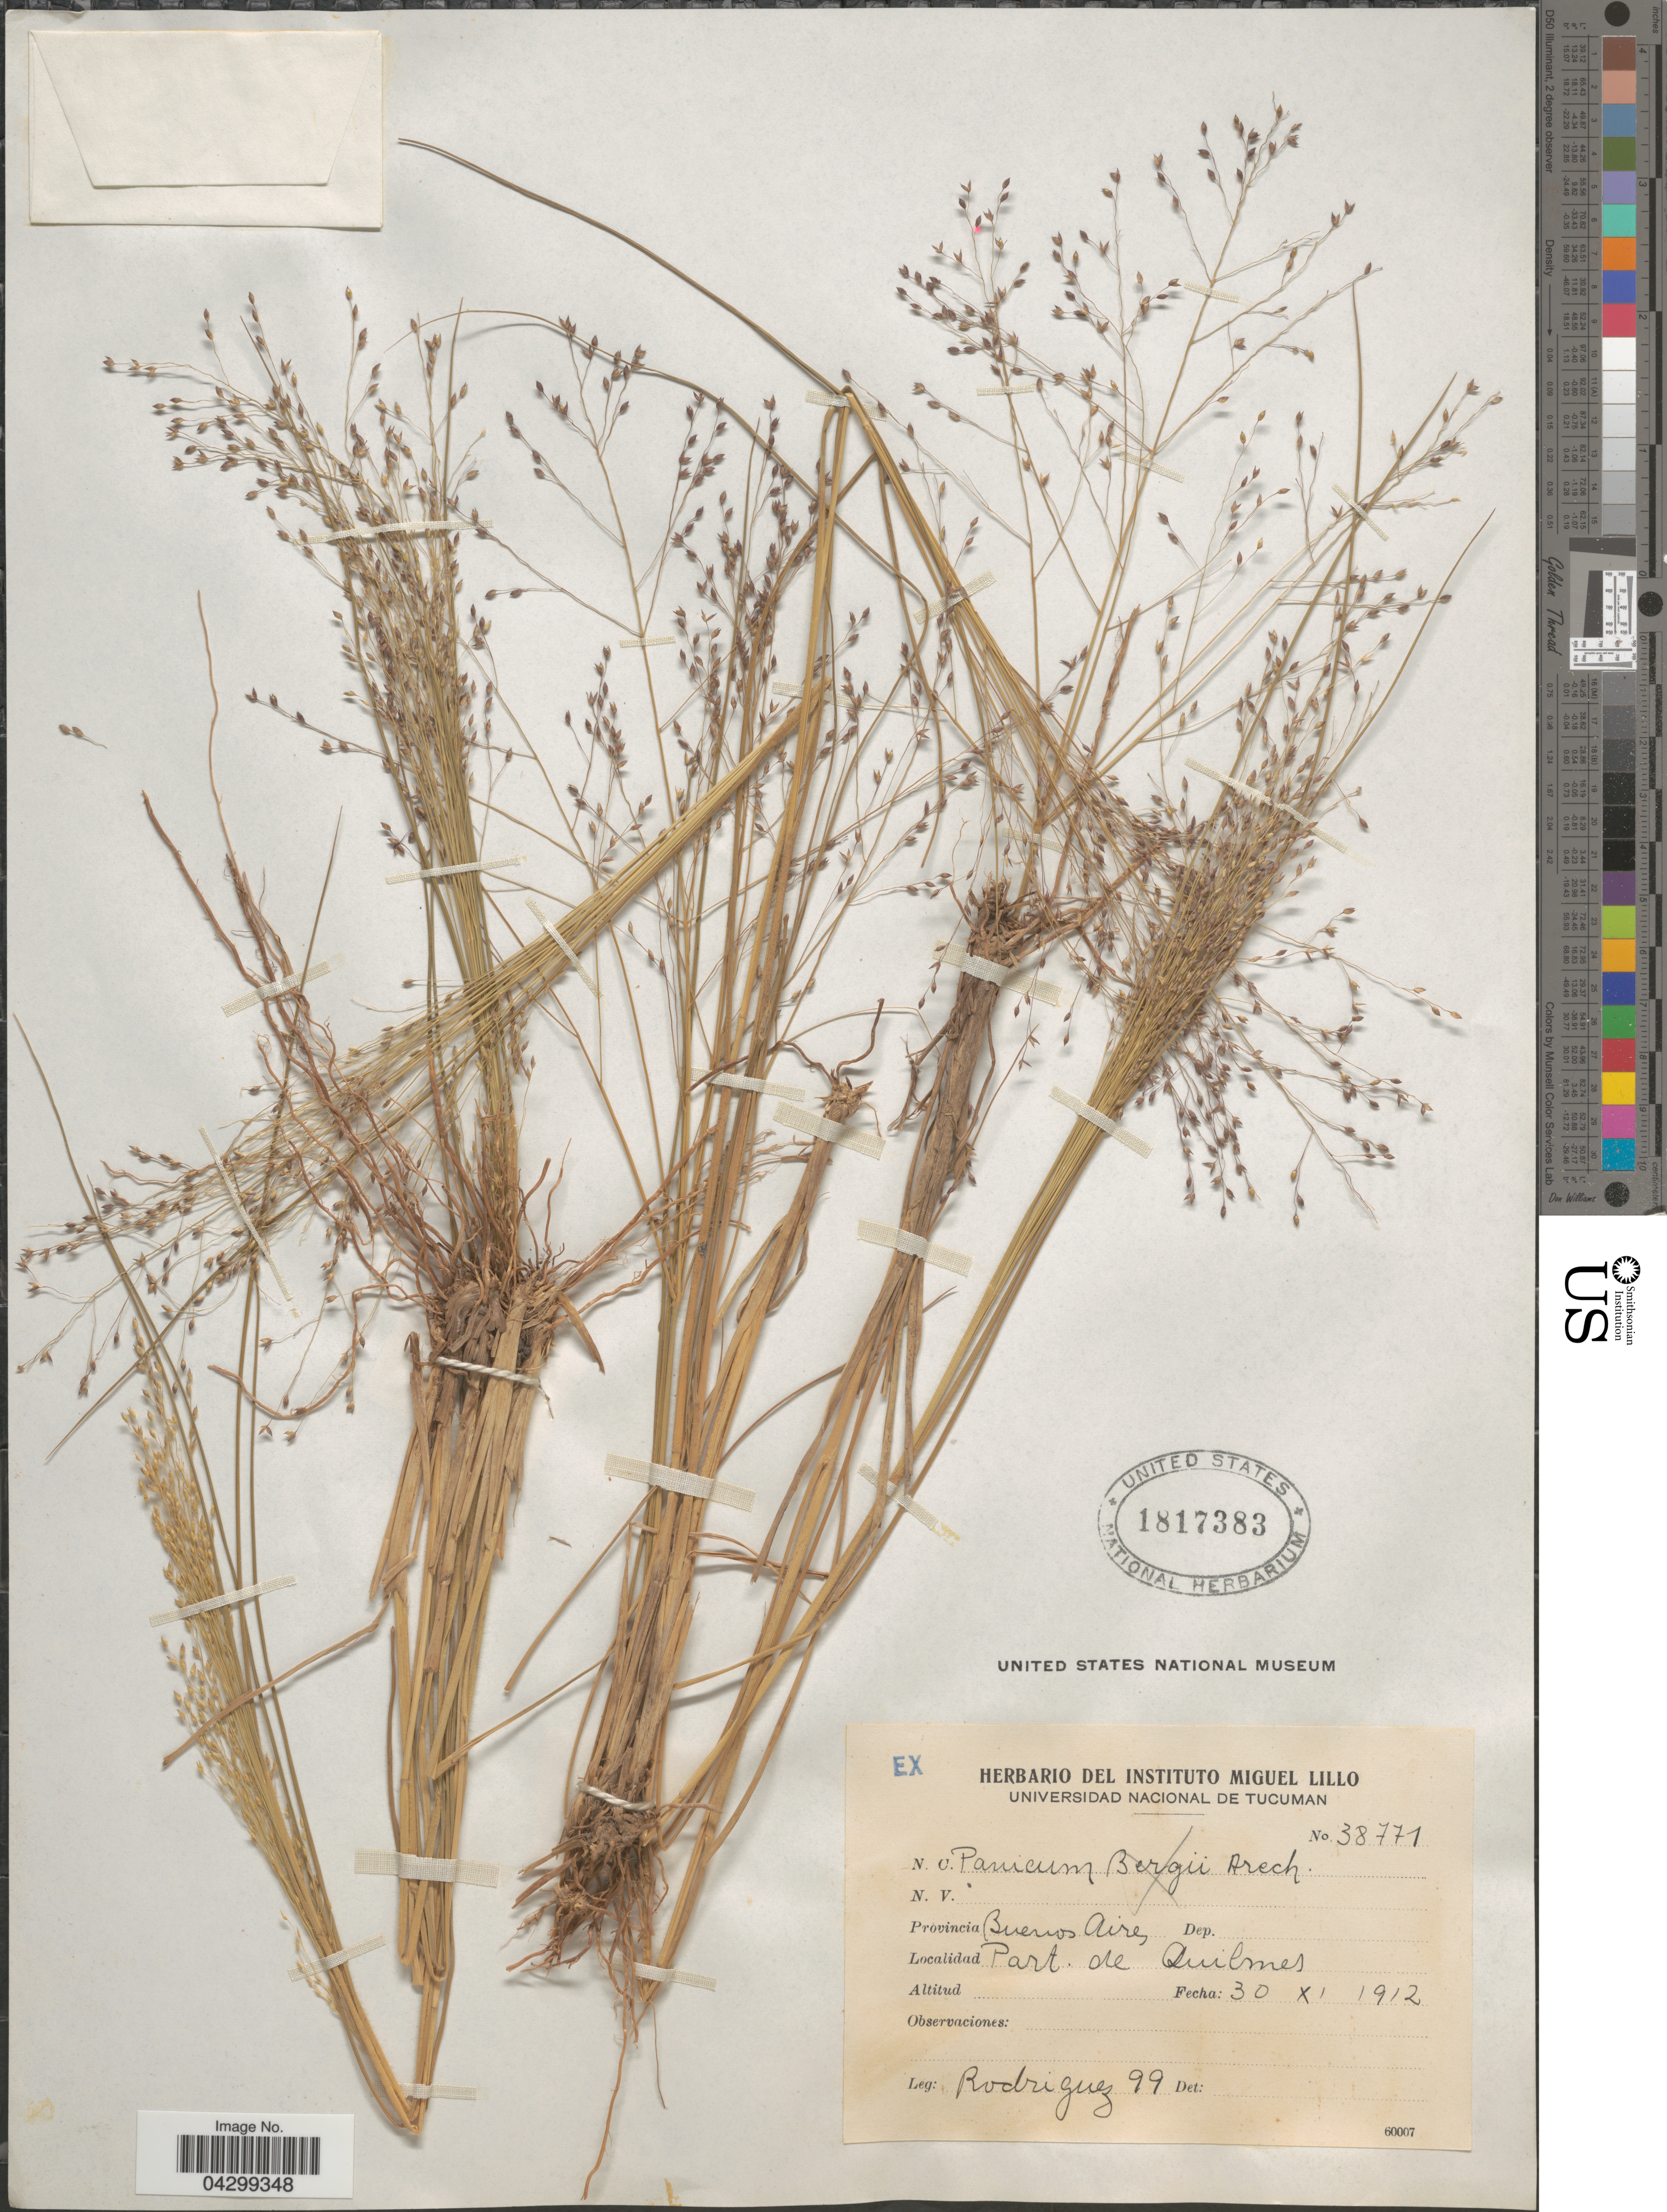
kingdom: Plantae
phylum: Tracheophyta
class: Liliopsida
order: Poales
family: Poaceae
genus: Panicum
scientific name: Panicum bergii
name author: Arechav.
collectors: Rodriguez, --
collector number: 99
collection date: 1912-11-30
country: Argentina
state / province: Buenos Aires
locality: Part. de Quilmes.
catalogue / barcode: US 1817383